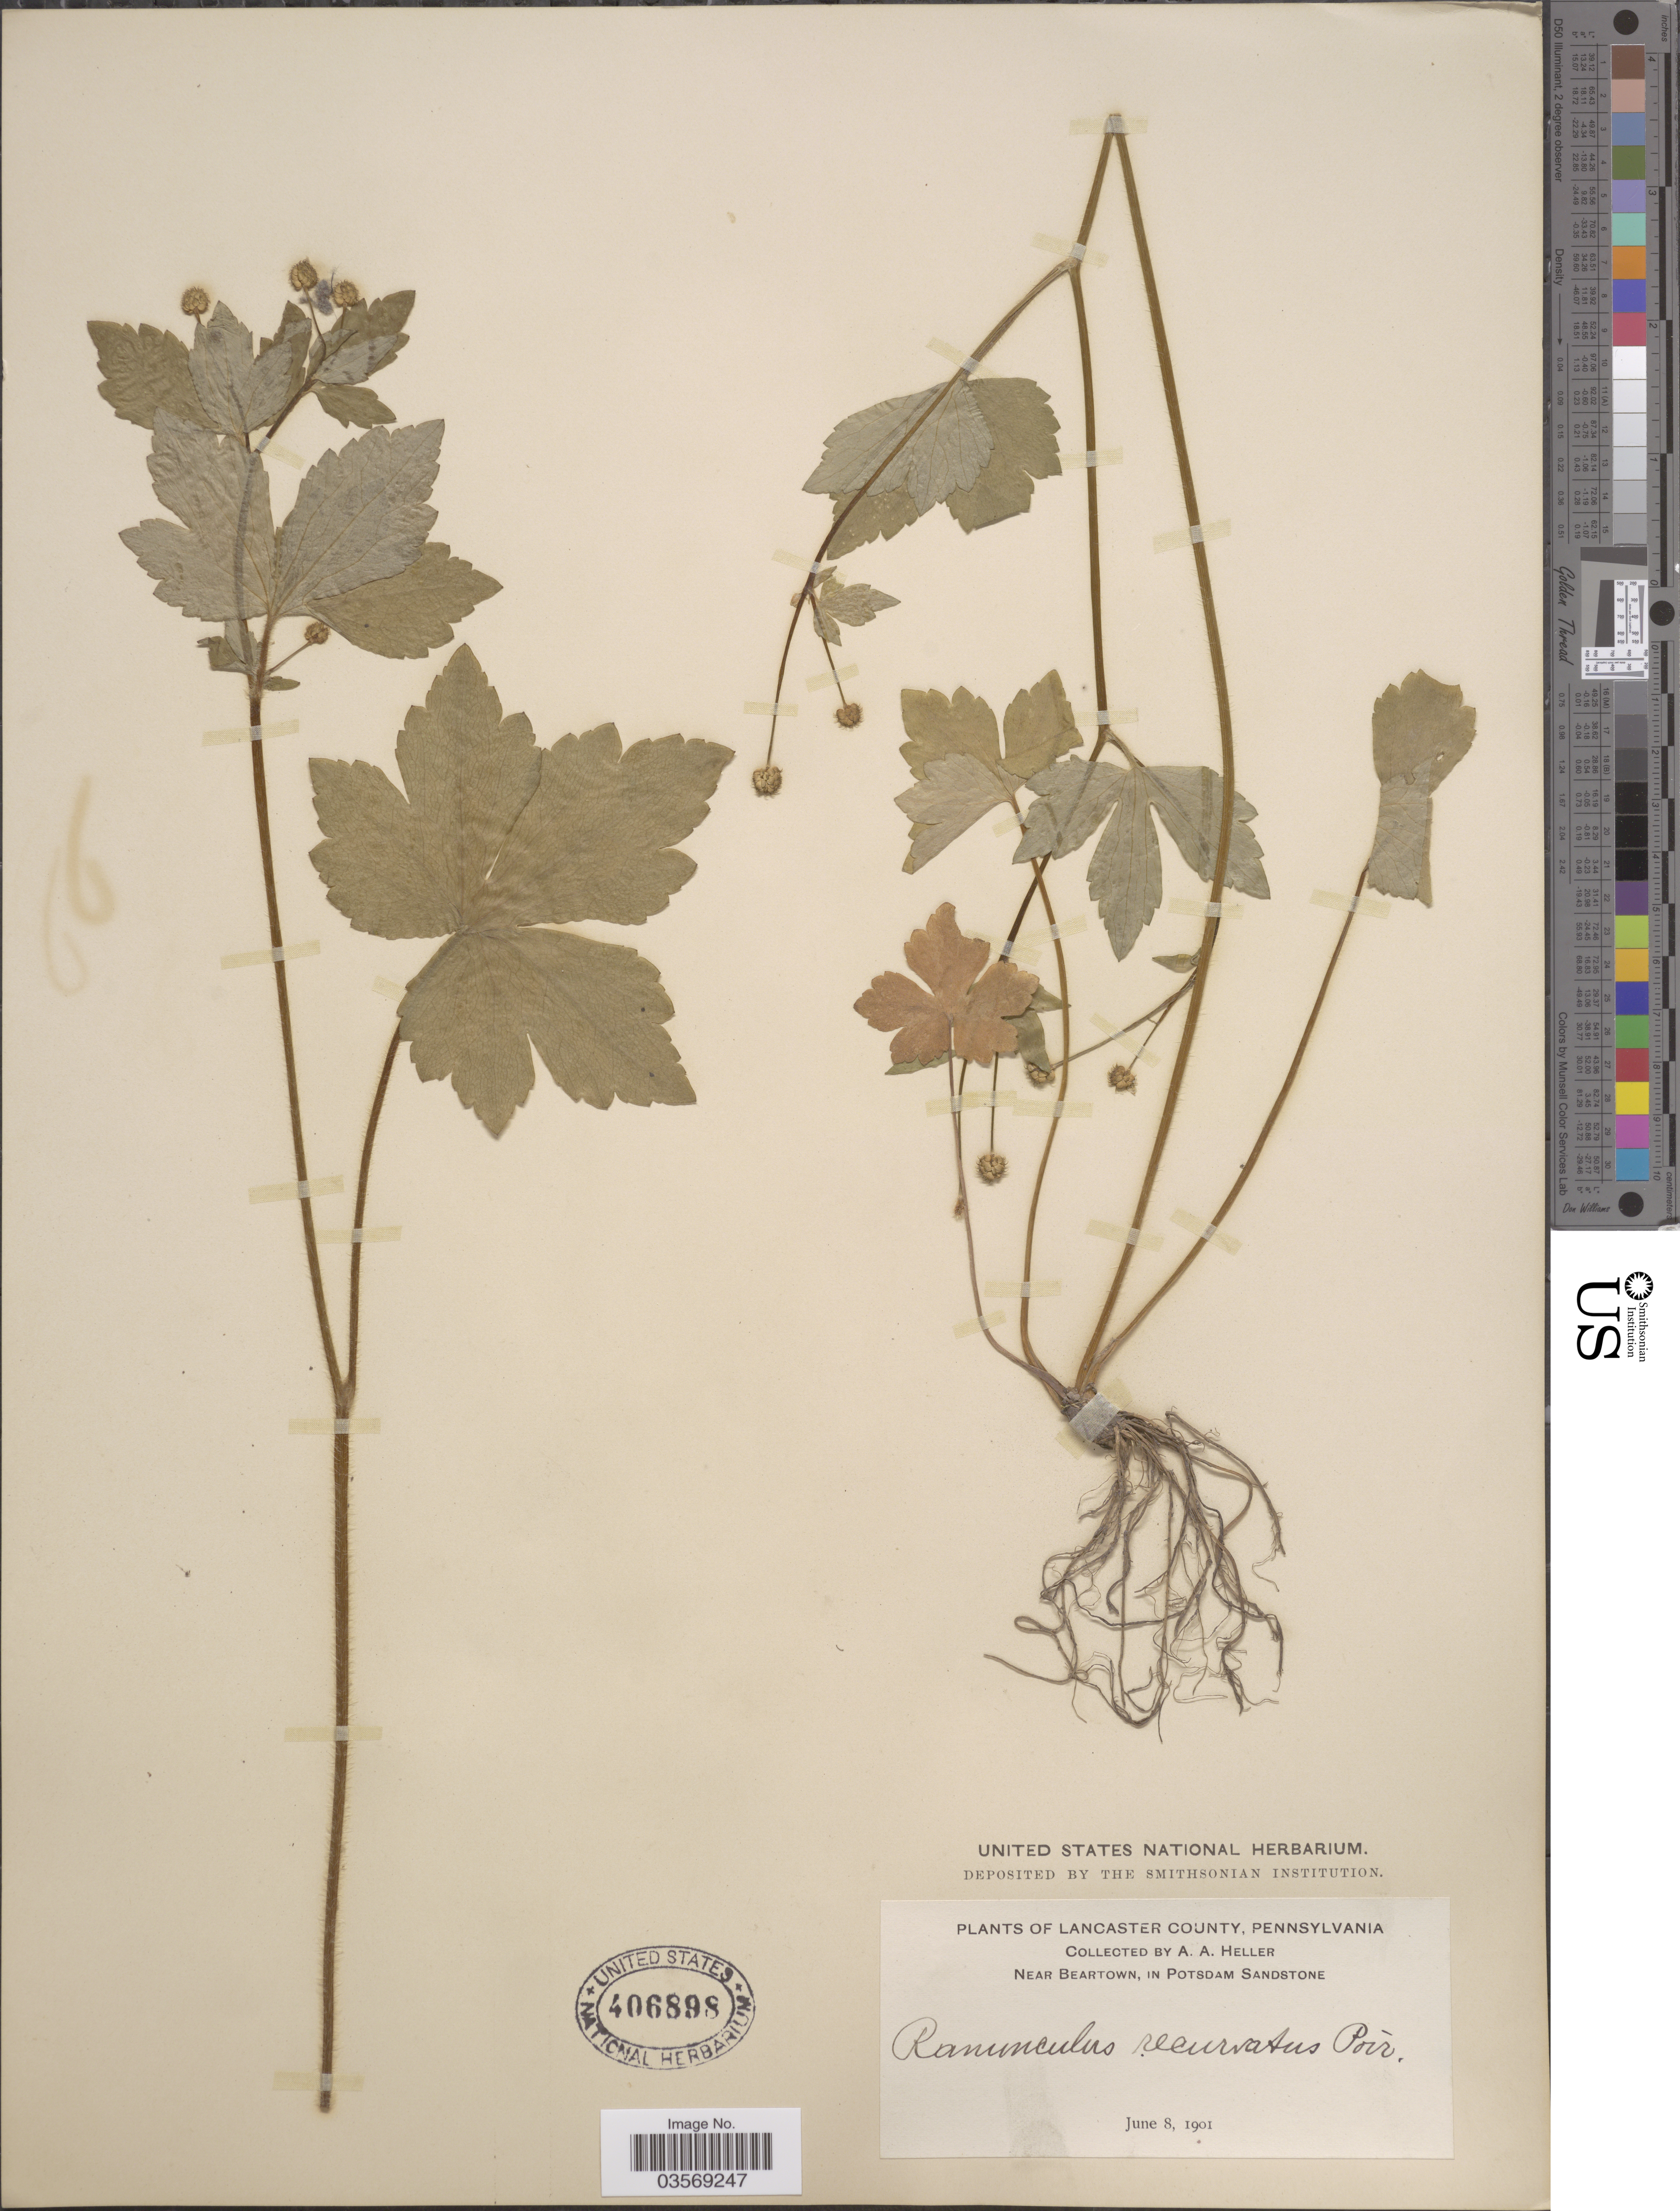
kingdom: Plantae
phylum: Tracheophyta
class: Magnoliopsida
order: Ranunculales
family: Ranunculaceae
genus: Ranunculus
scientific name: Ranunculus recurvatus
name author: Poir.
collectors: A. A. Heller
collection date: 1901-06-08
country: United States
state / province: Pennsylvania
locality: Lancaster County. Near Beartown, in Potsdam Sandstone.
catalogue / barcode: US 406898